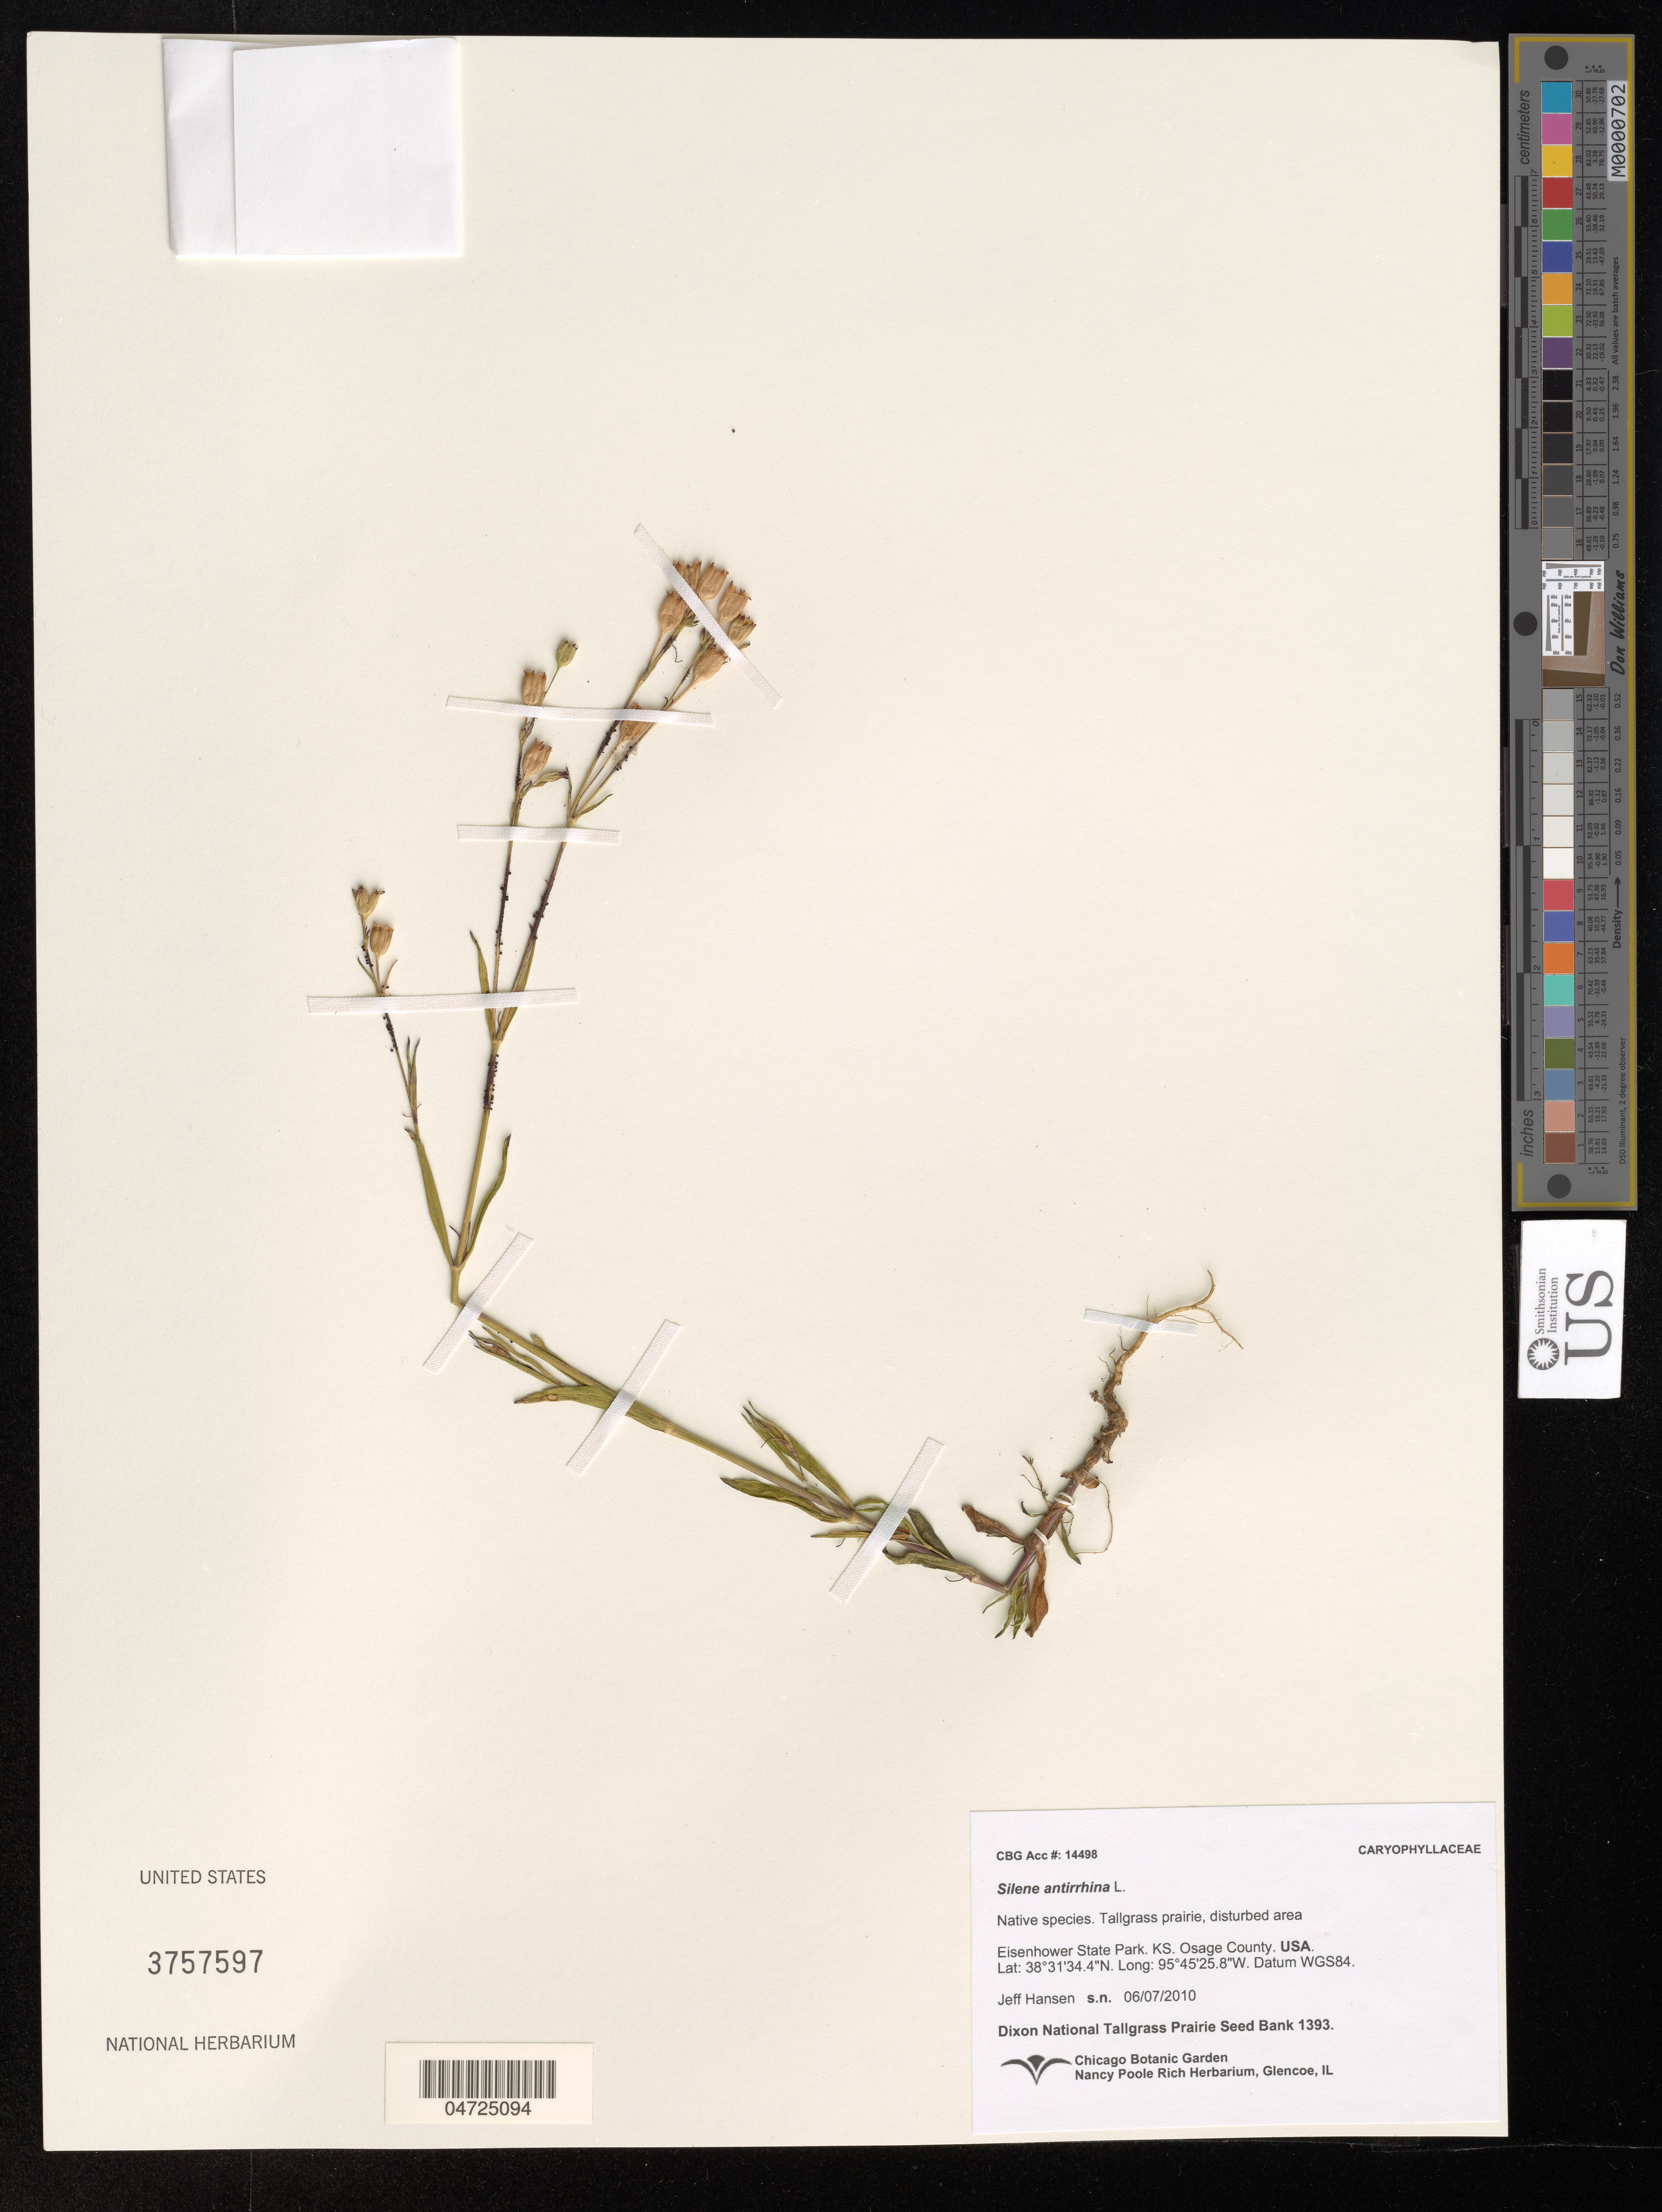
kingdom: Plantae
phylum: Tracheophyta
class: Magnoliopsida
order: Caryophyllales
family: Caryophyllaceae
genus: Silene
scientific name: Silene antirrhina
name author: L.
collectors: J. Hansen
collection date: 2010-06-07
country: United States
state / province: Kansas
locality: Eisenhower State Park. Osage County. Datum WGS84.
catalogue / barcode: US 3757597